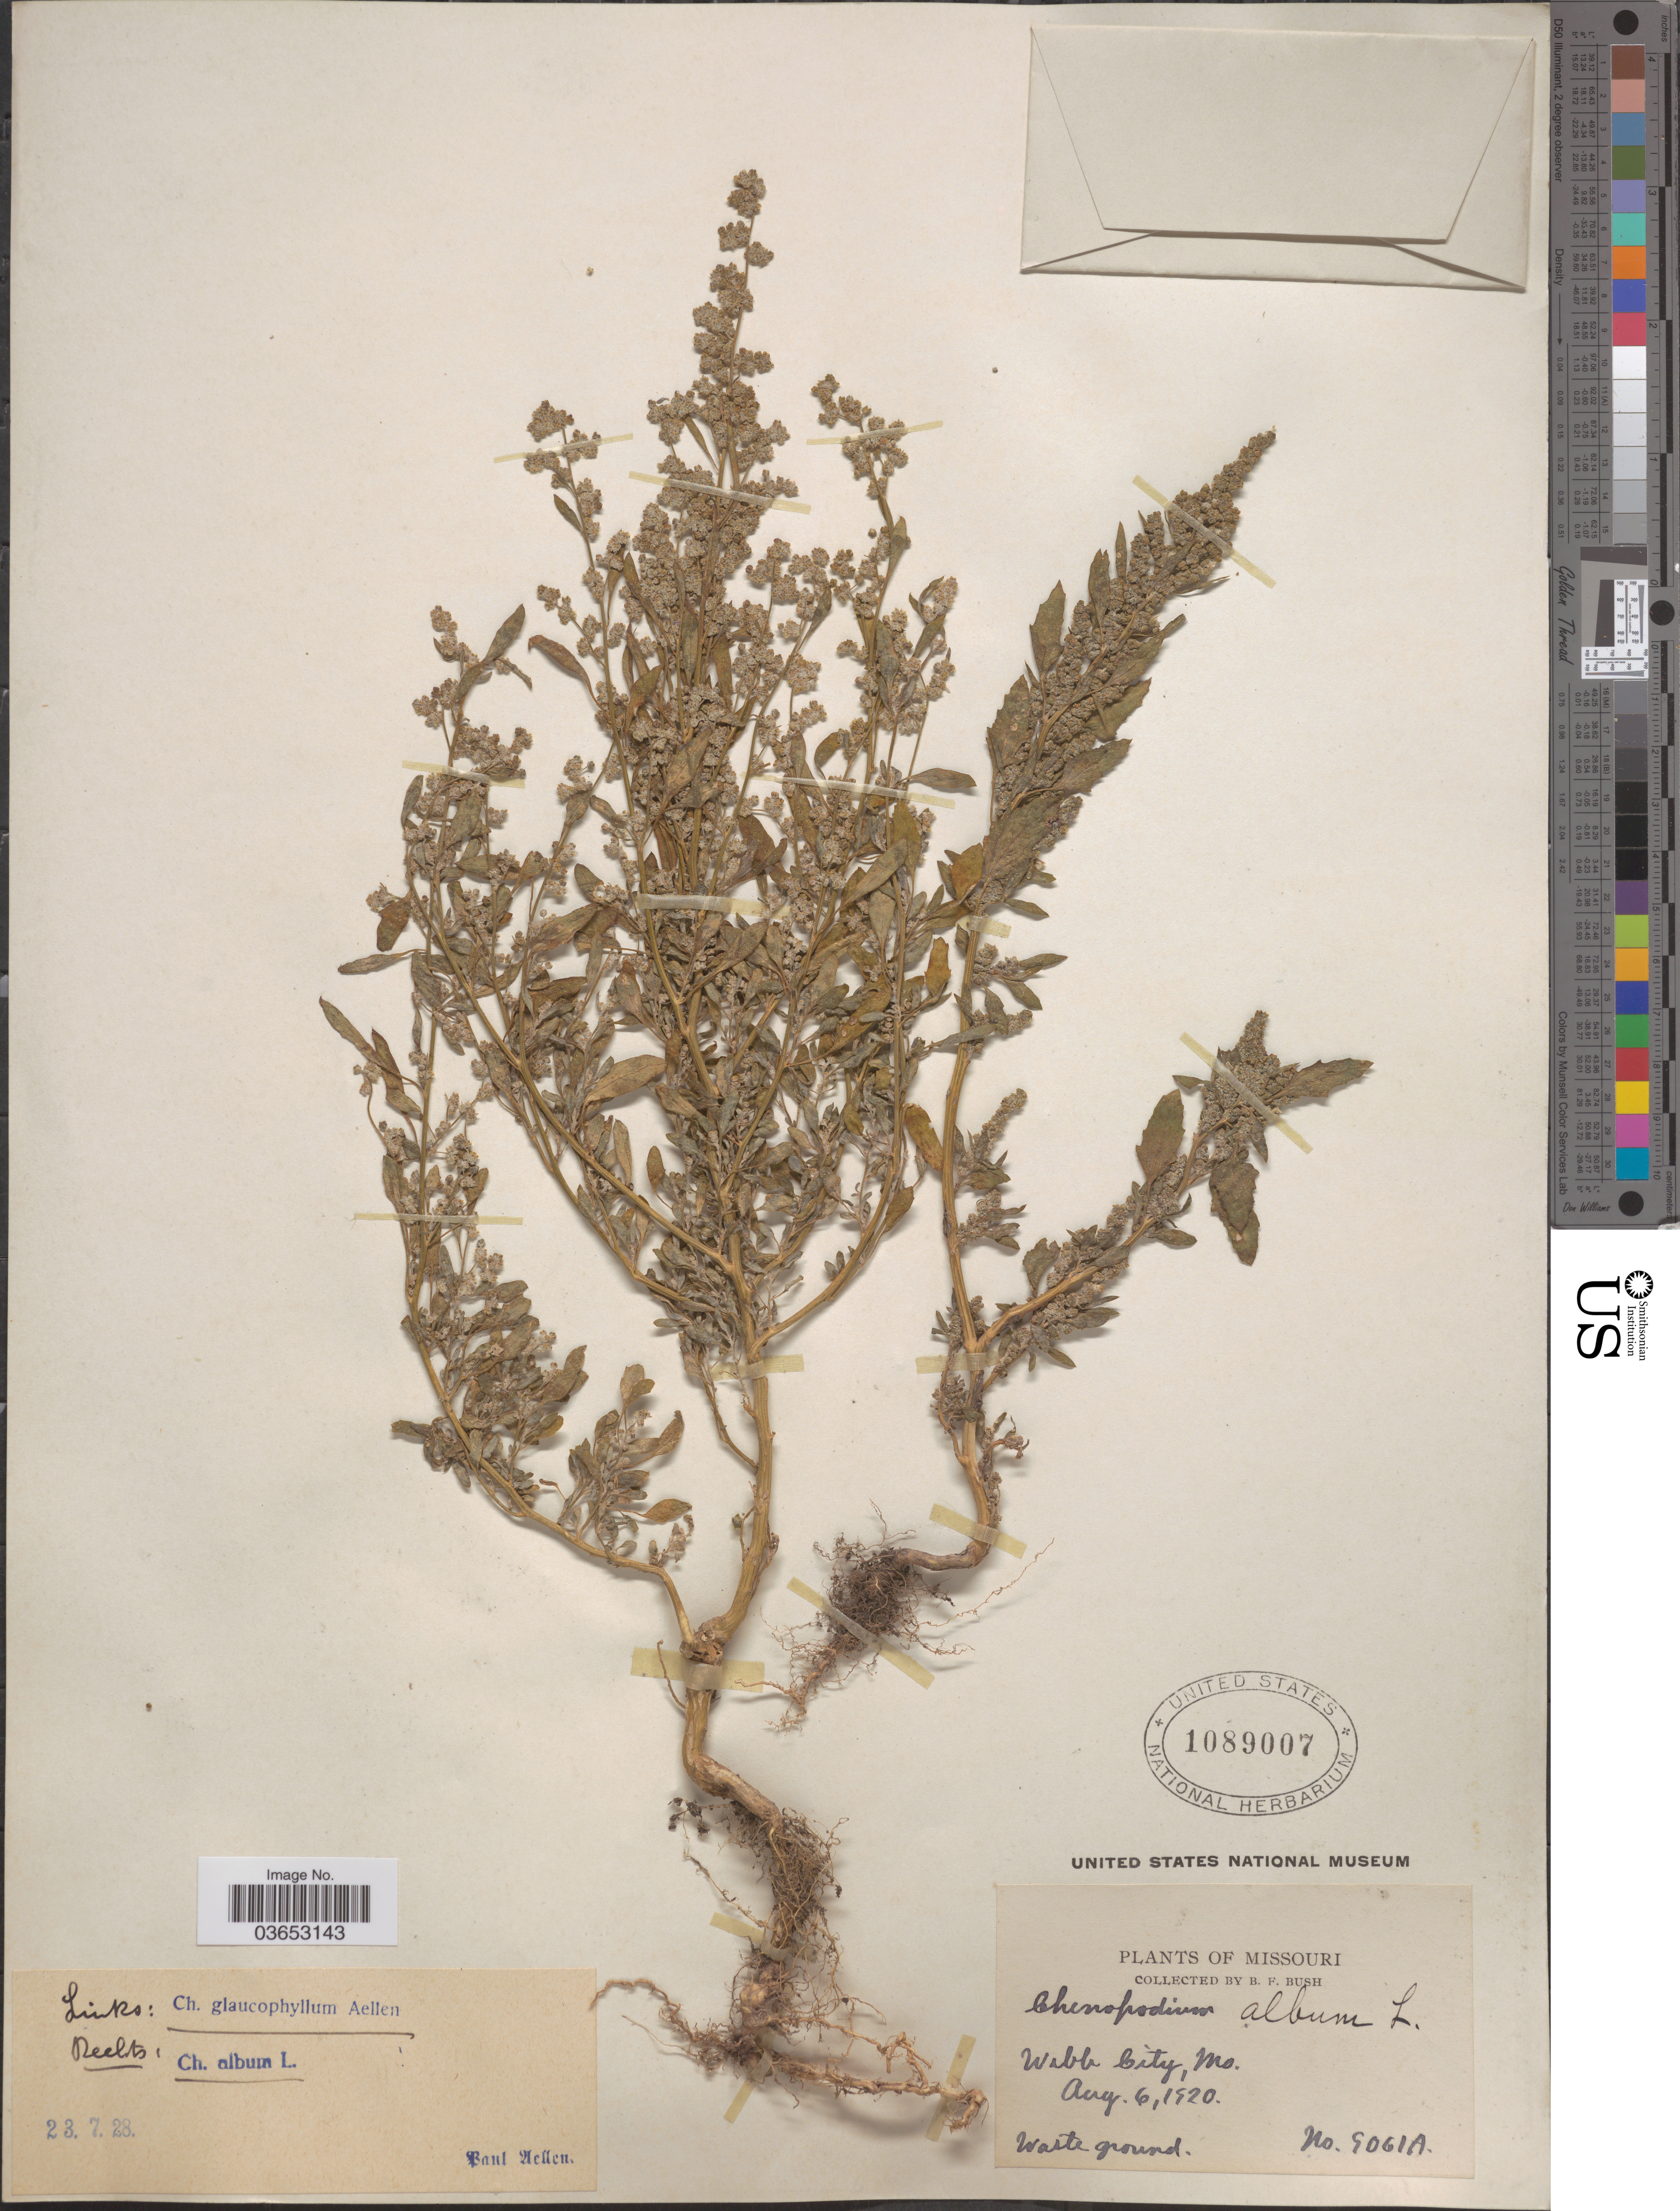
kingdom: Plantae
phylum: Tracheophyta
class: Magnoliopsida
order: Caryophyllales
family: Amaranthaceae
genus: Chenopodium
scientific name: Chenopodium glaucophyllum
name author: Aellen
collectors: B. F. Bush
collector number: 9061A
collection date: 1920-08-06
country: United States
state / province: Missouri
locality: Webb City.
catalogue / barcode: US 1089007